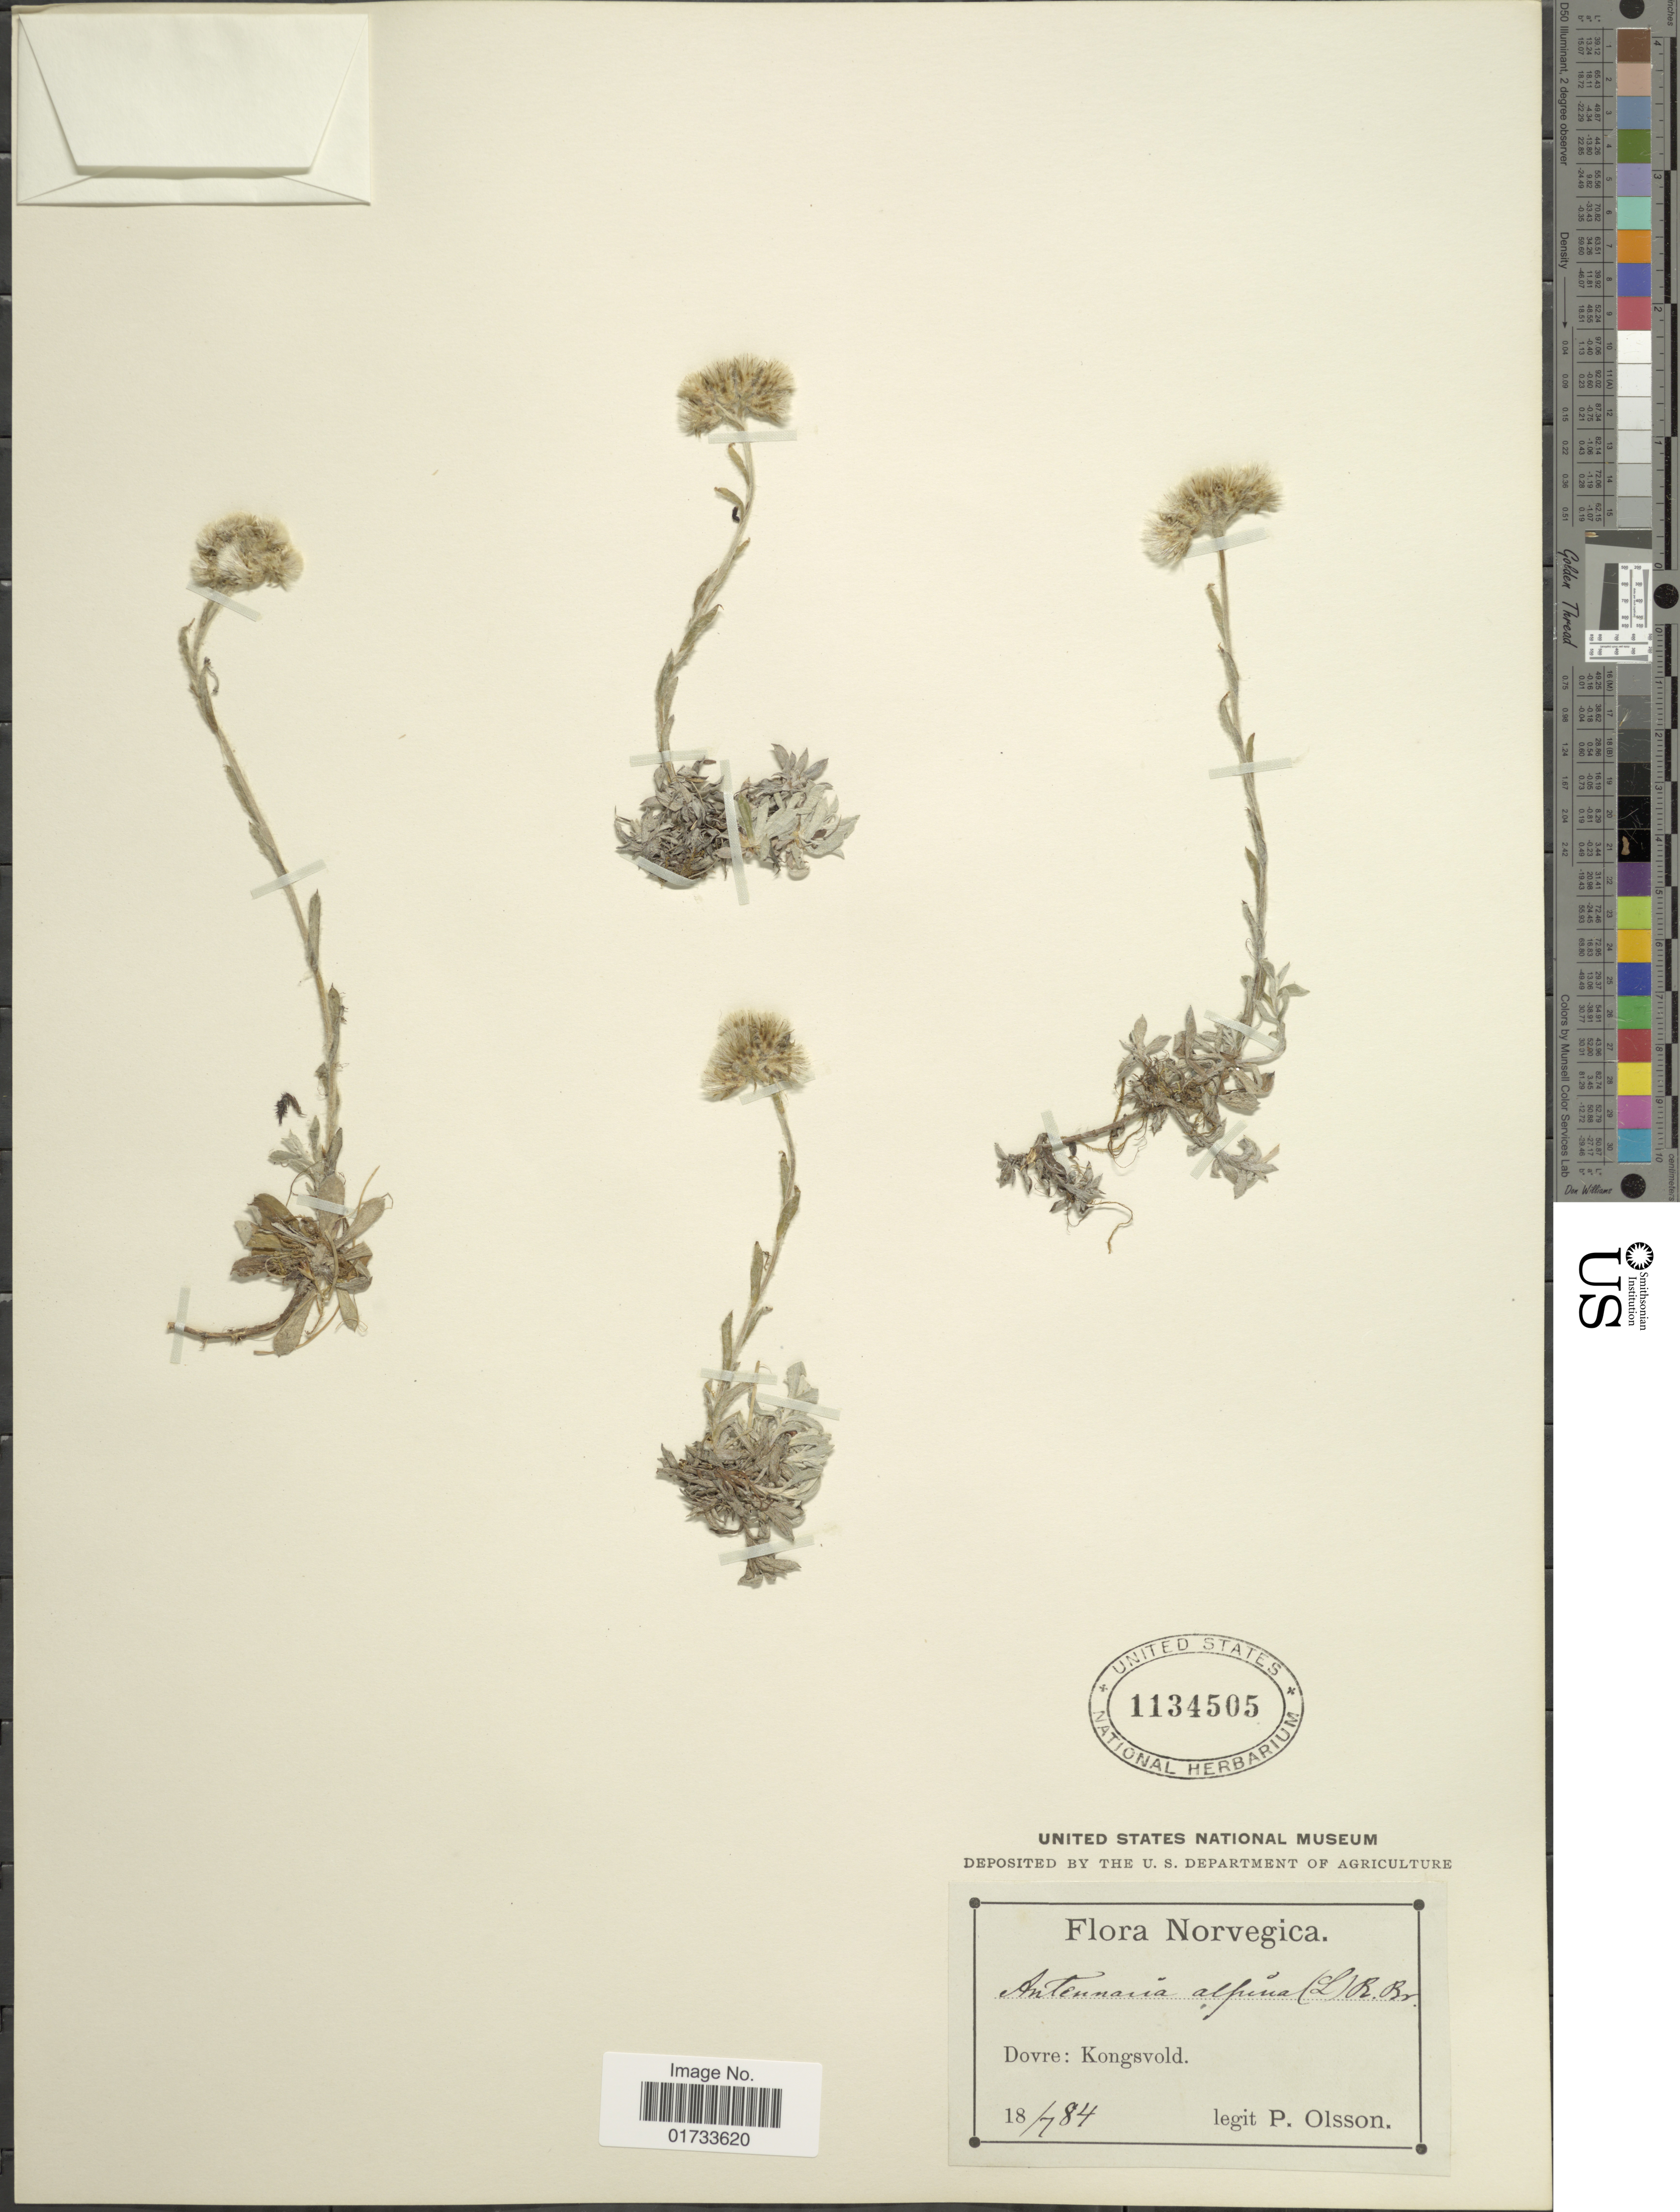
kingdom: Plantae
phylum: Tracheophyta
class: Magnoliopsida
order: Asterales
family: Asteraceae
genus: Antennaria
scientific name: Antennaria alpina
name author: (L.) Gaertn.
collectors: P. Olsson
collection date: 1884-07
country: Norway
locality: Dovre: Kongsvold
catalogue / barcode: US 1134505